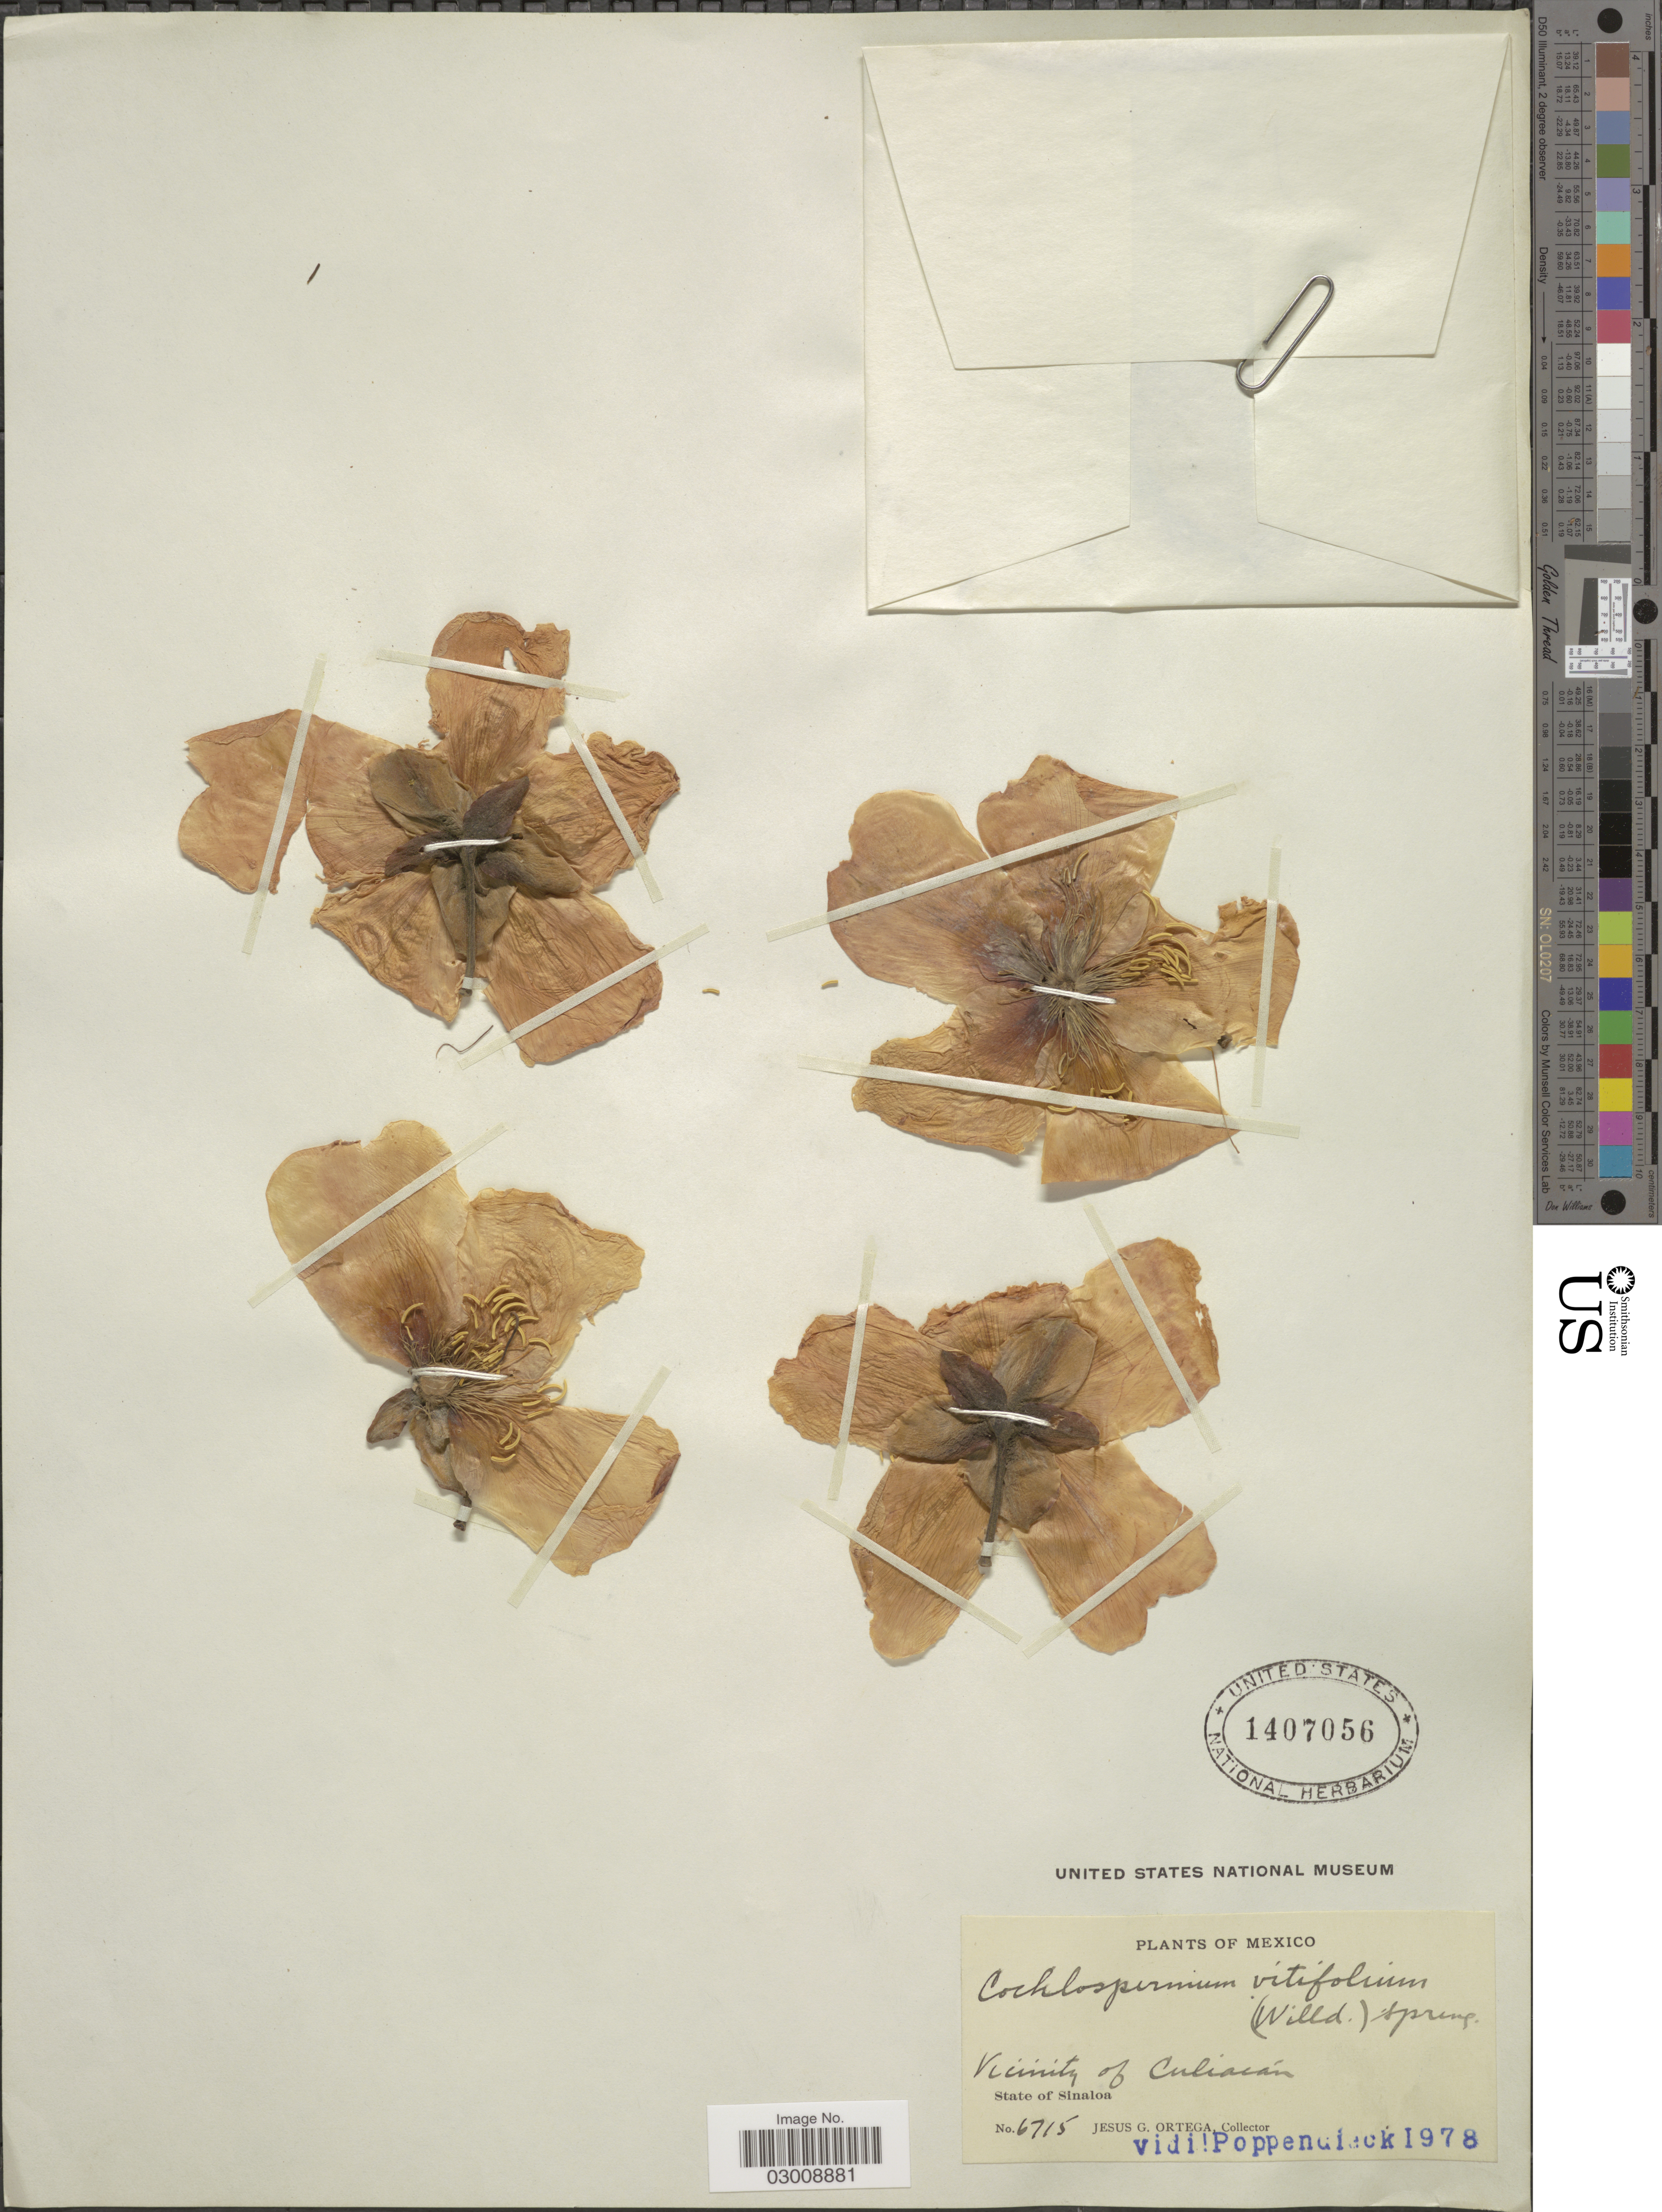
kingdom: Plantae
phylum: Tracheophyta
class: Magnoliopsida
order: Malvales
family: Cochlospermaceae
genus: Cochlospermum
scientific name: Cochlospermum vitifolium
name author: (Willd.) Spreng.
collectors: J. Ortega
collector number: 6715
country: Mexico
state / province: Sinaloa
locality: Vicinity of Culiacán. State of Sinaloa.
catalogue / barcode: US 1407056